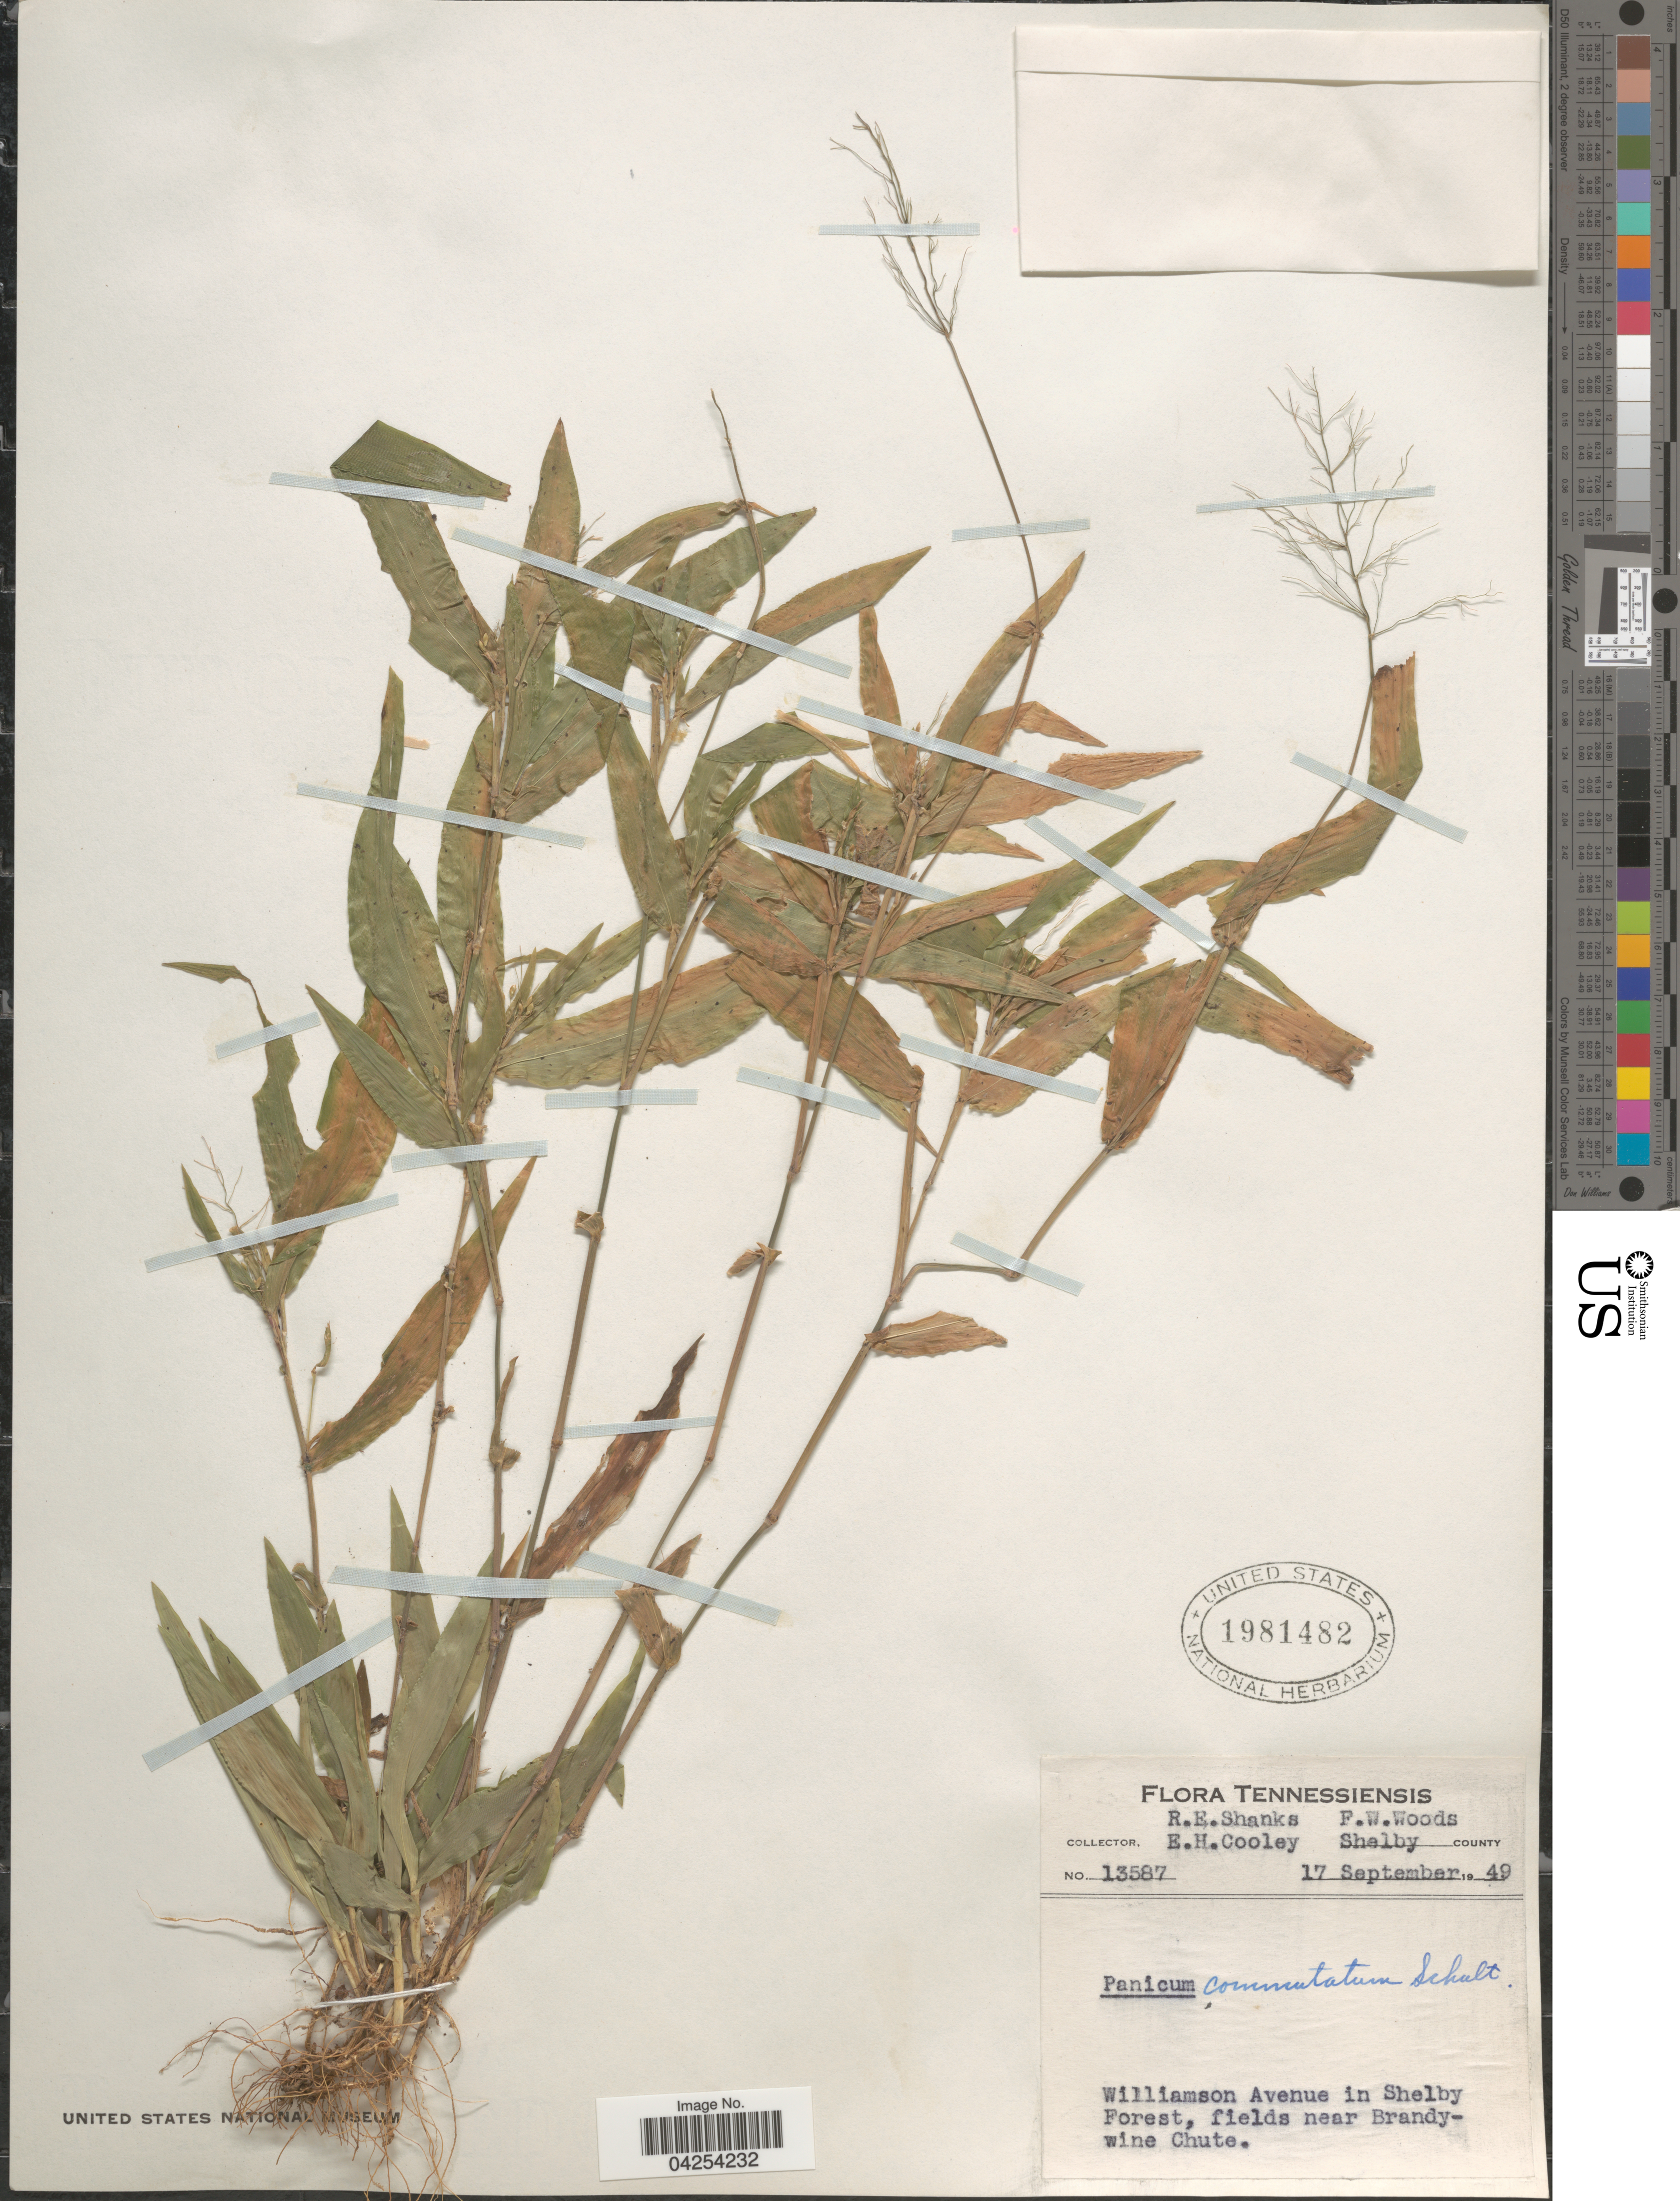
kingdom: Plantae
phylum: Tracheophyta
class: Liliopsida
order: Poales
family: Poaceae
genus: Dichanthelium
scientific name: Dichanthelium commutatum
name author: (Schult.) Gould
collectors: R. Shanks, E. H. Cooley & F. W. Woods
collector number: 13587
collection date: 1949-09-17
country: United States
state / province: Tennessee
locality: Tennessiensis. Shelby County. Williamson Avenue in Shelby Forest, fields near Brandywine Chute.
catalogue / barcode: US 1981482